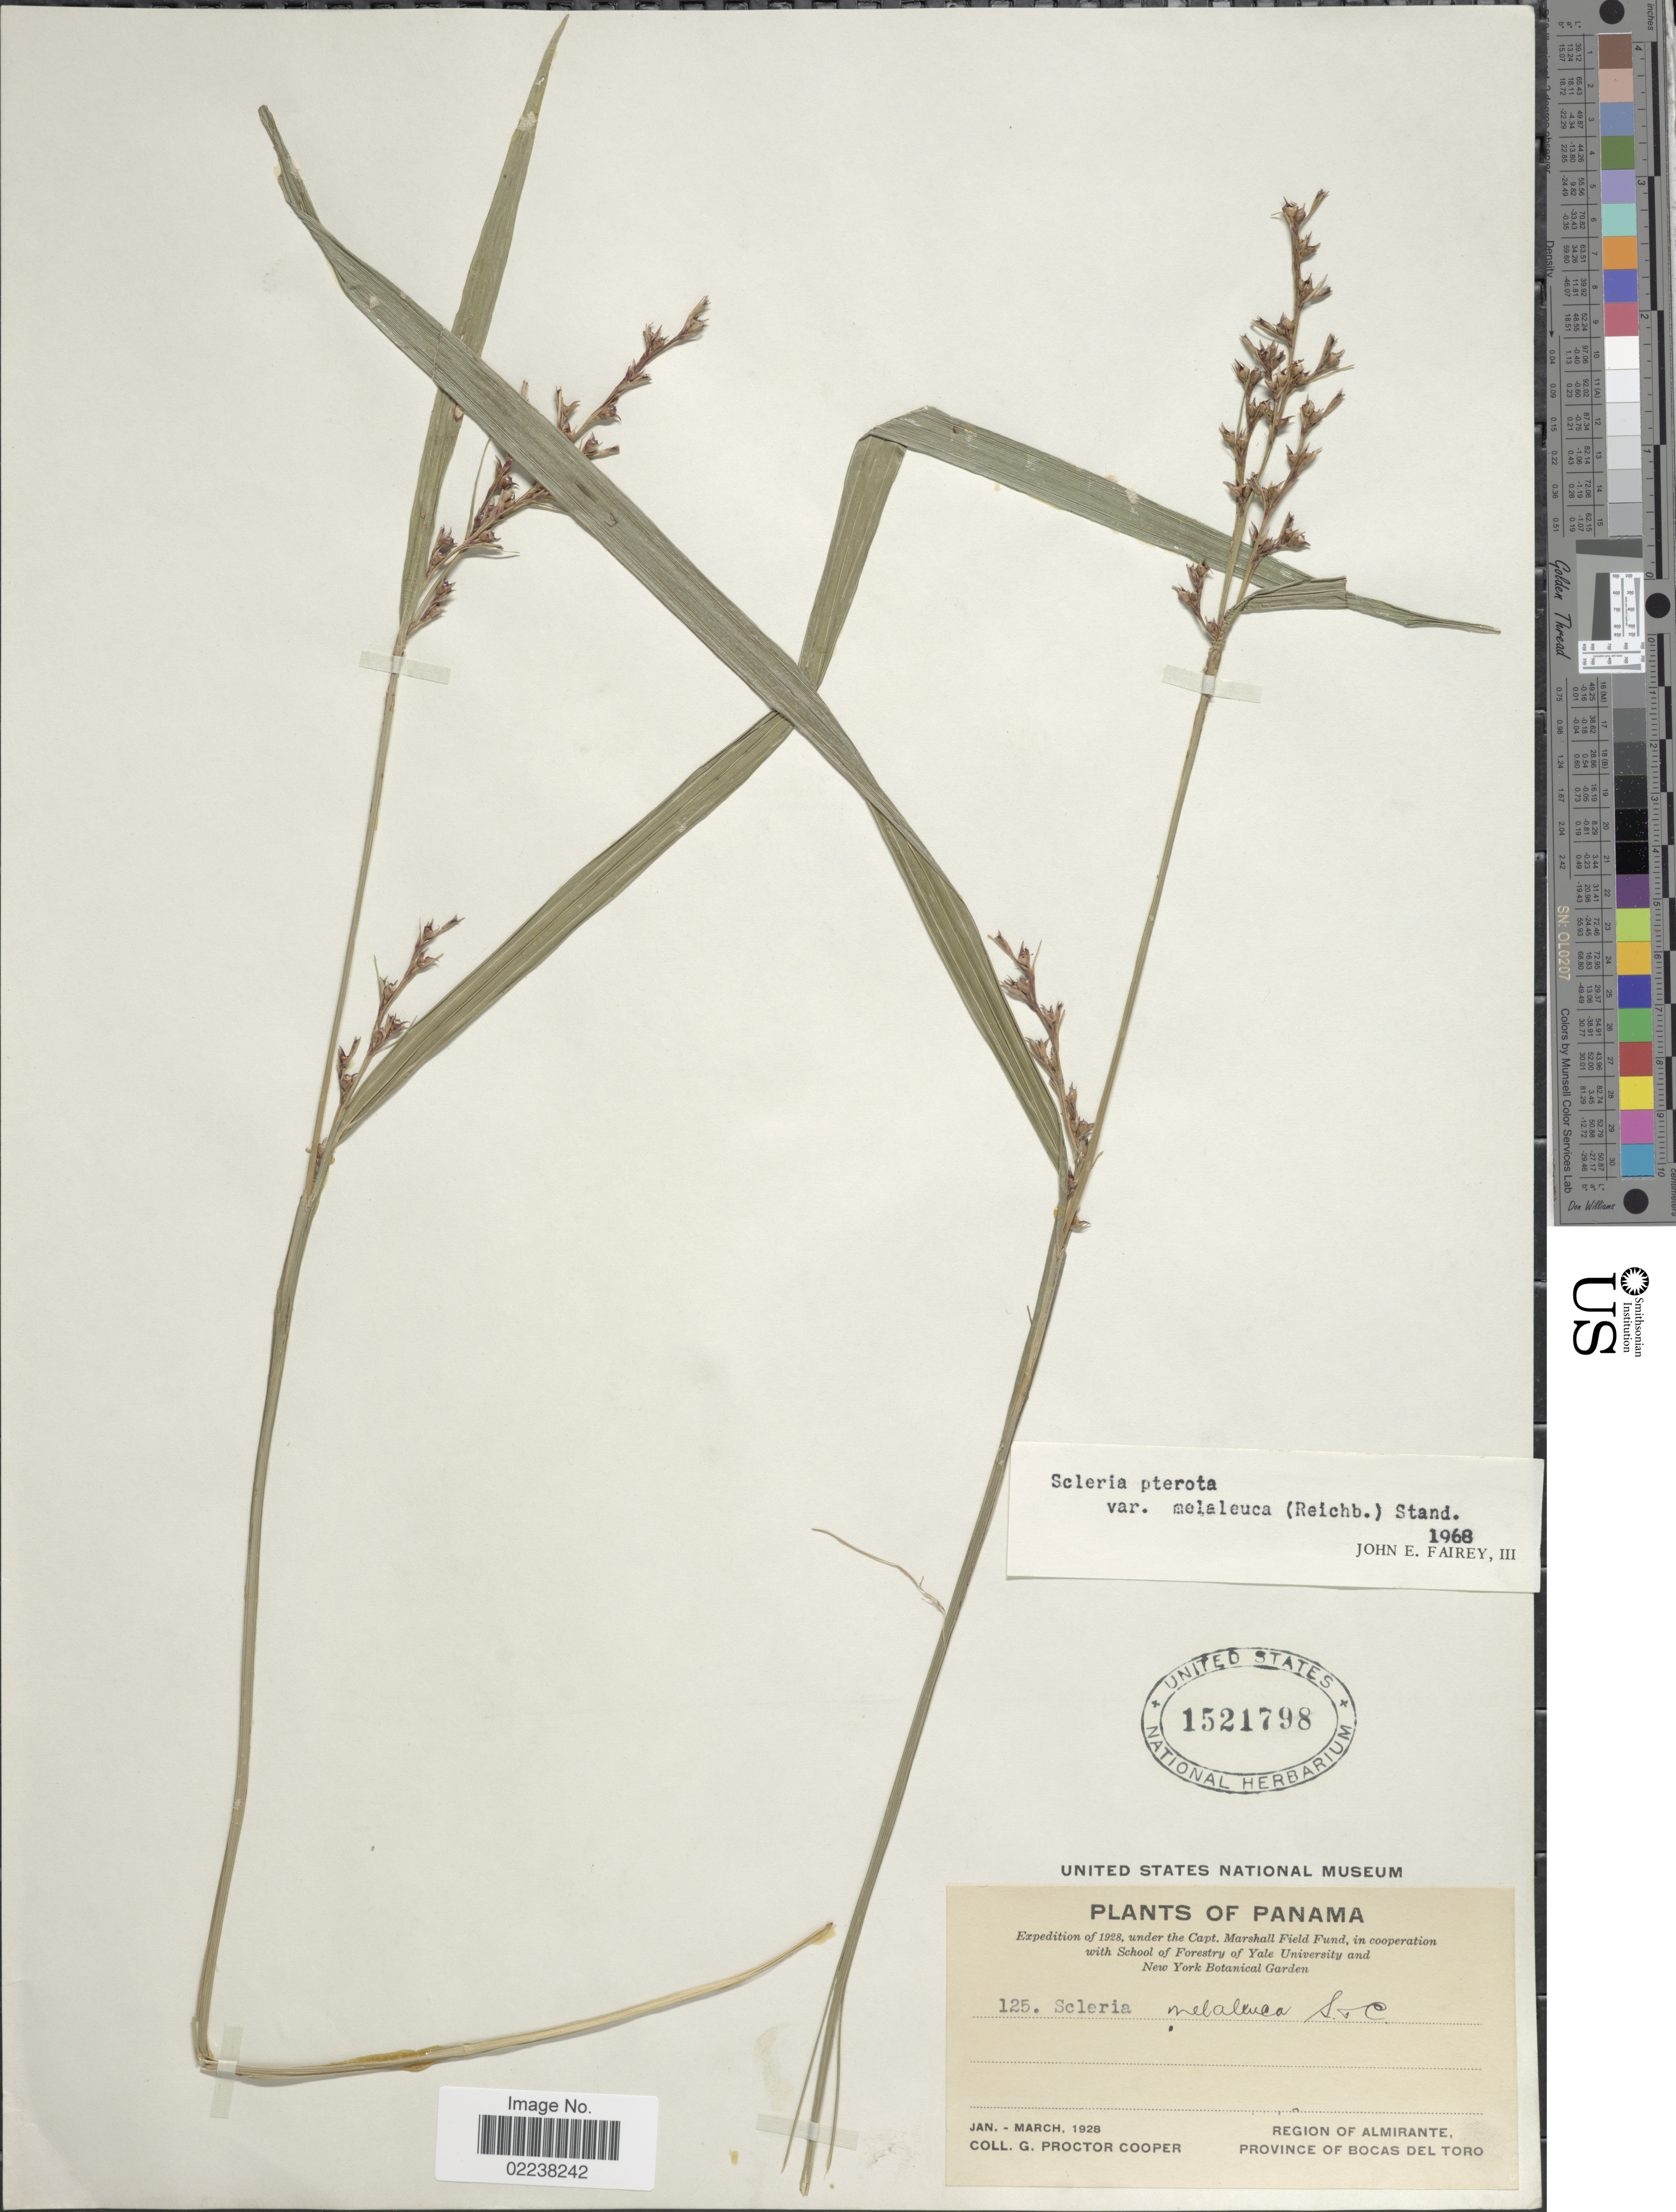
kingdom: Plantae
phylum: Tracheophyta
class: Liliopsida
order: Poales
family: Cyperaceae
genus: Scleria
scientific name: Scleria gaertneri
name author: Raddi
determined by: Strong, Mark T., (BOT), Smithsonian Institution - National Museum of Natural History (UNITED STATES)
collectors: G. Cooper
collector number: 125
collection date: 1928-01/1928-03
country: Panama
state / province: Bocas del Toro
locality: Region of Almirante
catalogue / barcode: US 1521798